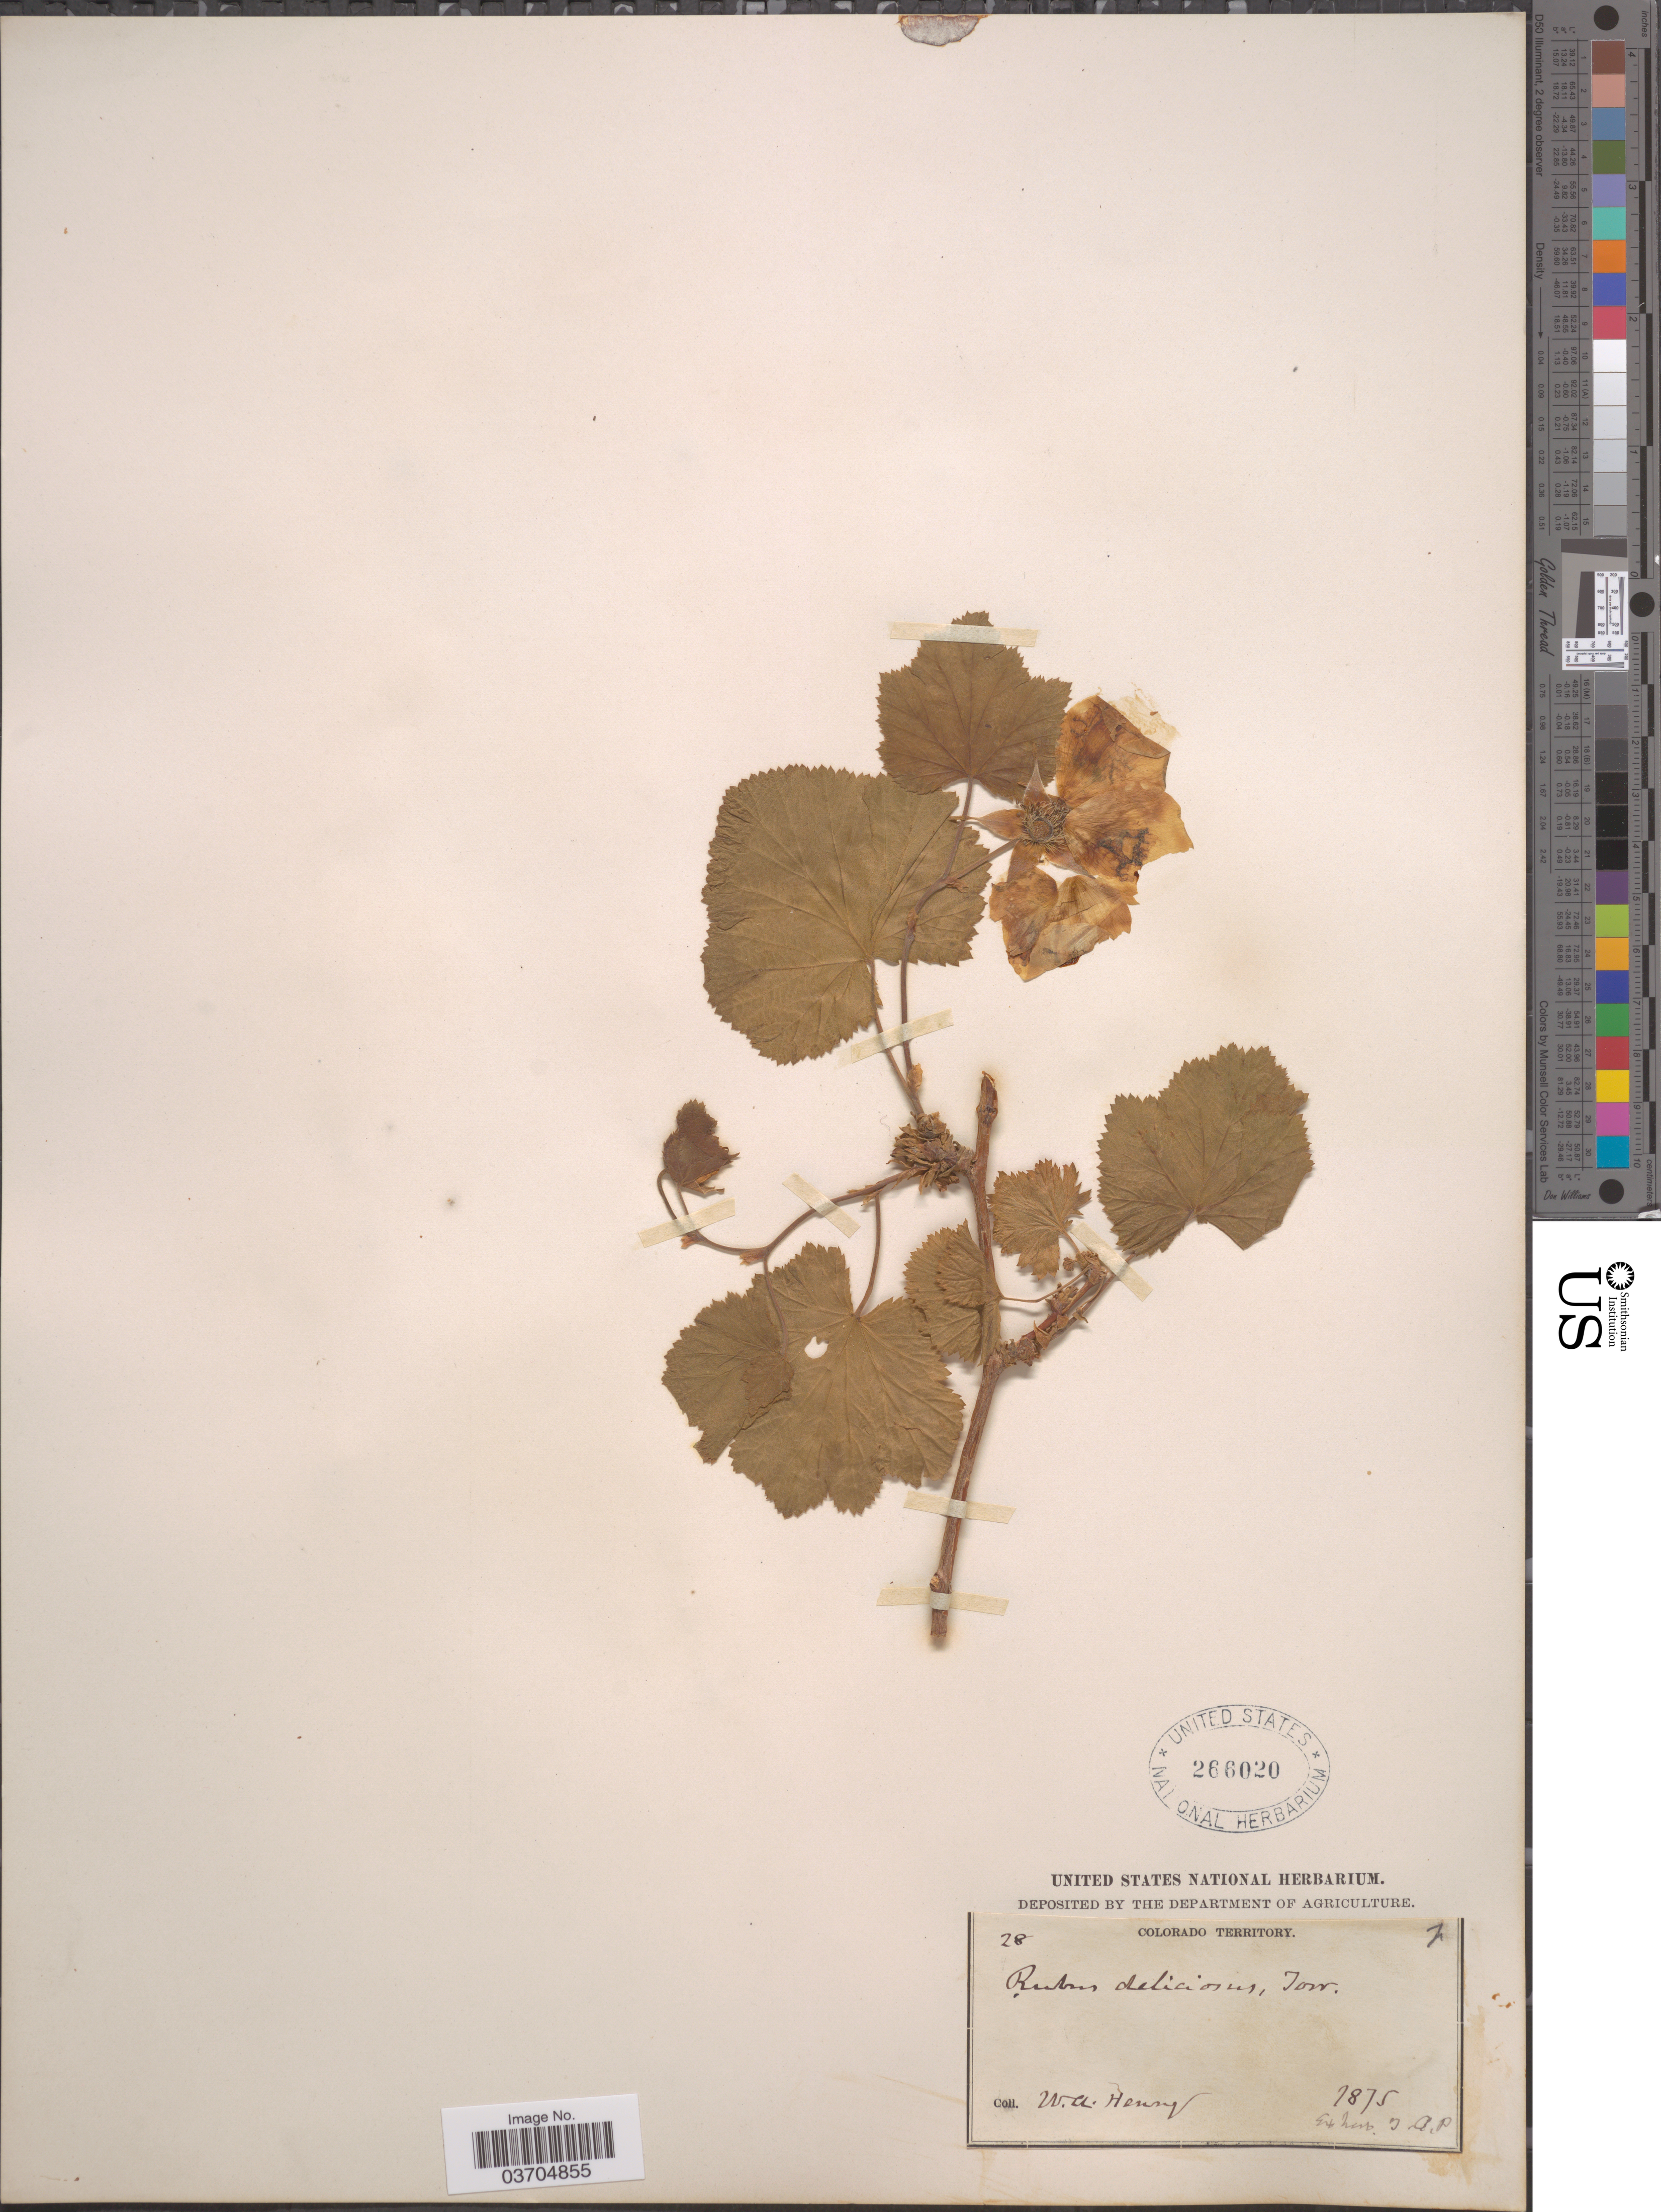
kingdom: Plantae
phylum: Tracheophyta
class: Magnoliopsida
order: Rosales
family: Rosaceae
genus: Rubus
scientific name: Rubus deliciosus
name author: Torr.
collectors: W. A. Henry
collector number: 28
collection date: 1875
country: United States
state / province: Colorado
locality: Colorado Territory.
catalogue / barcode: US 266020